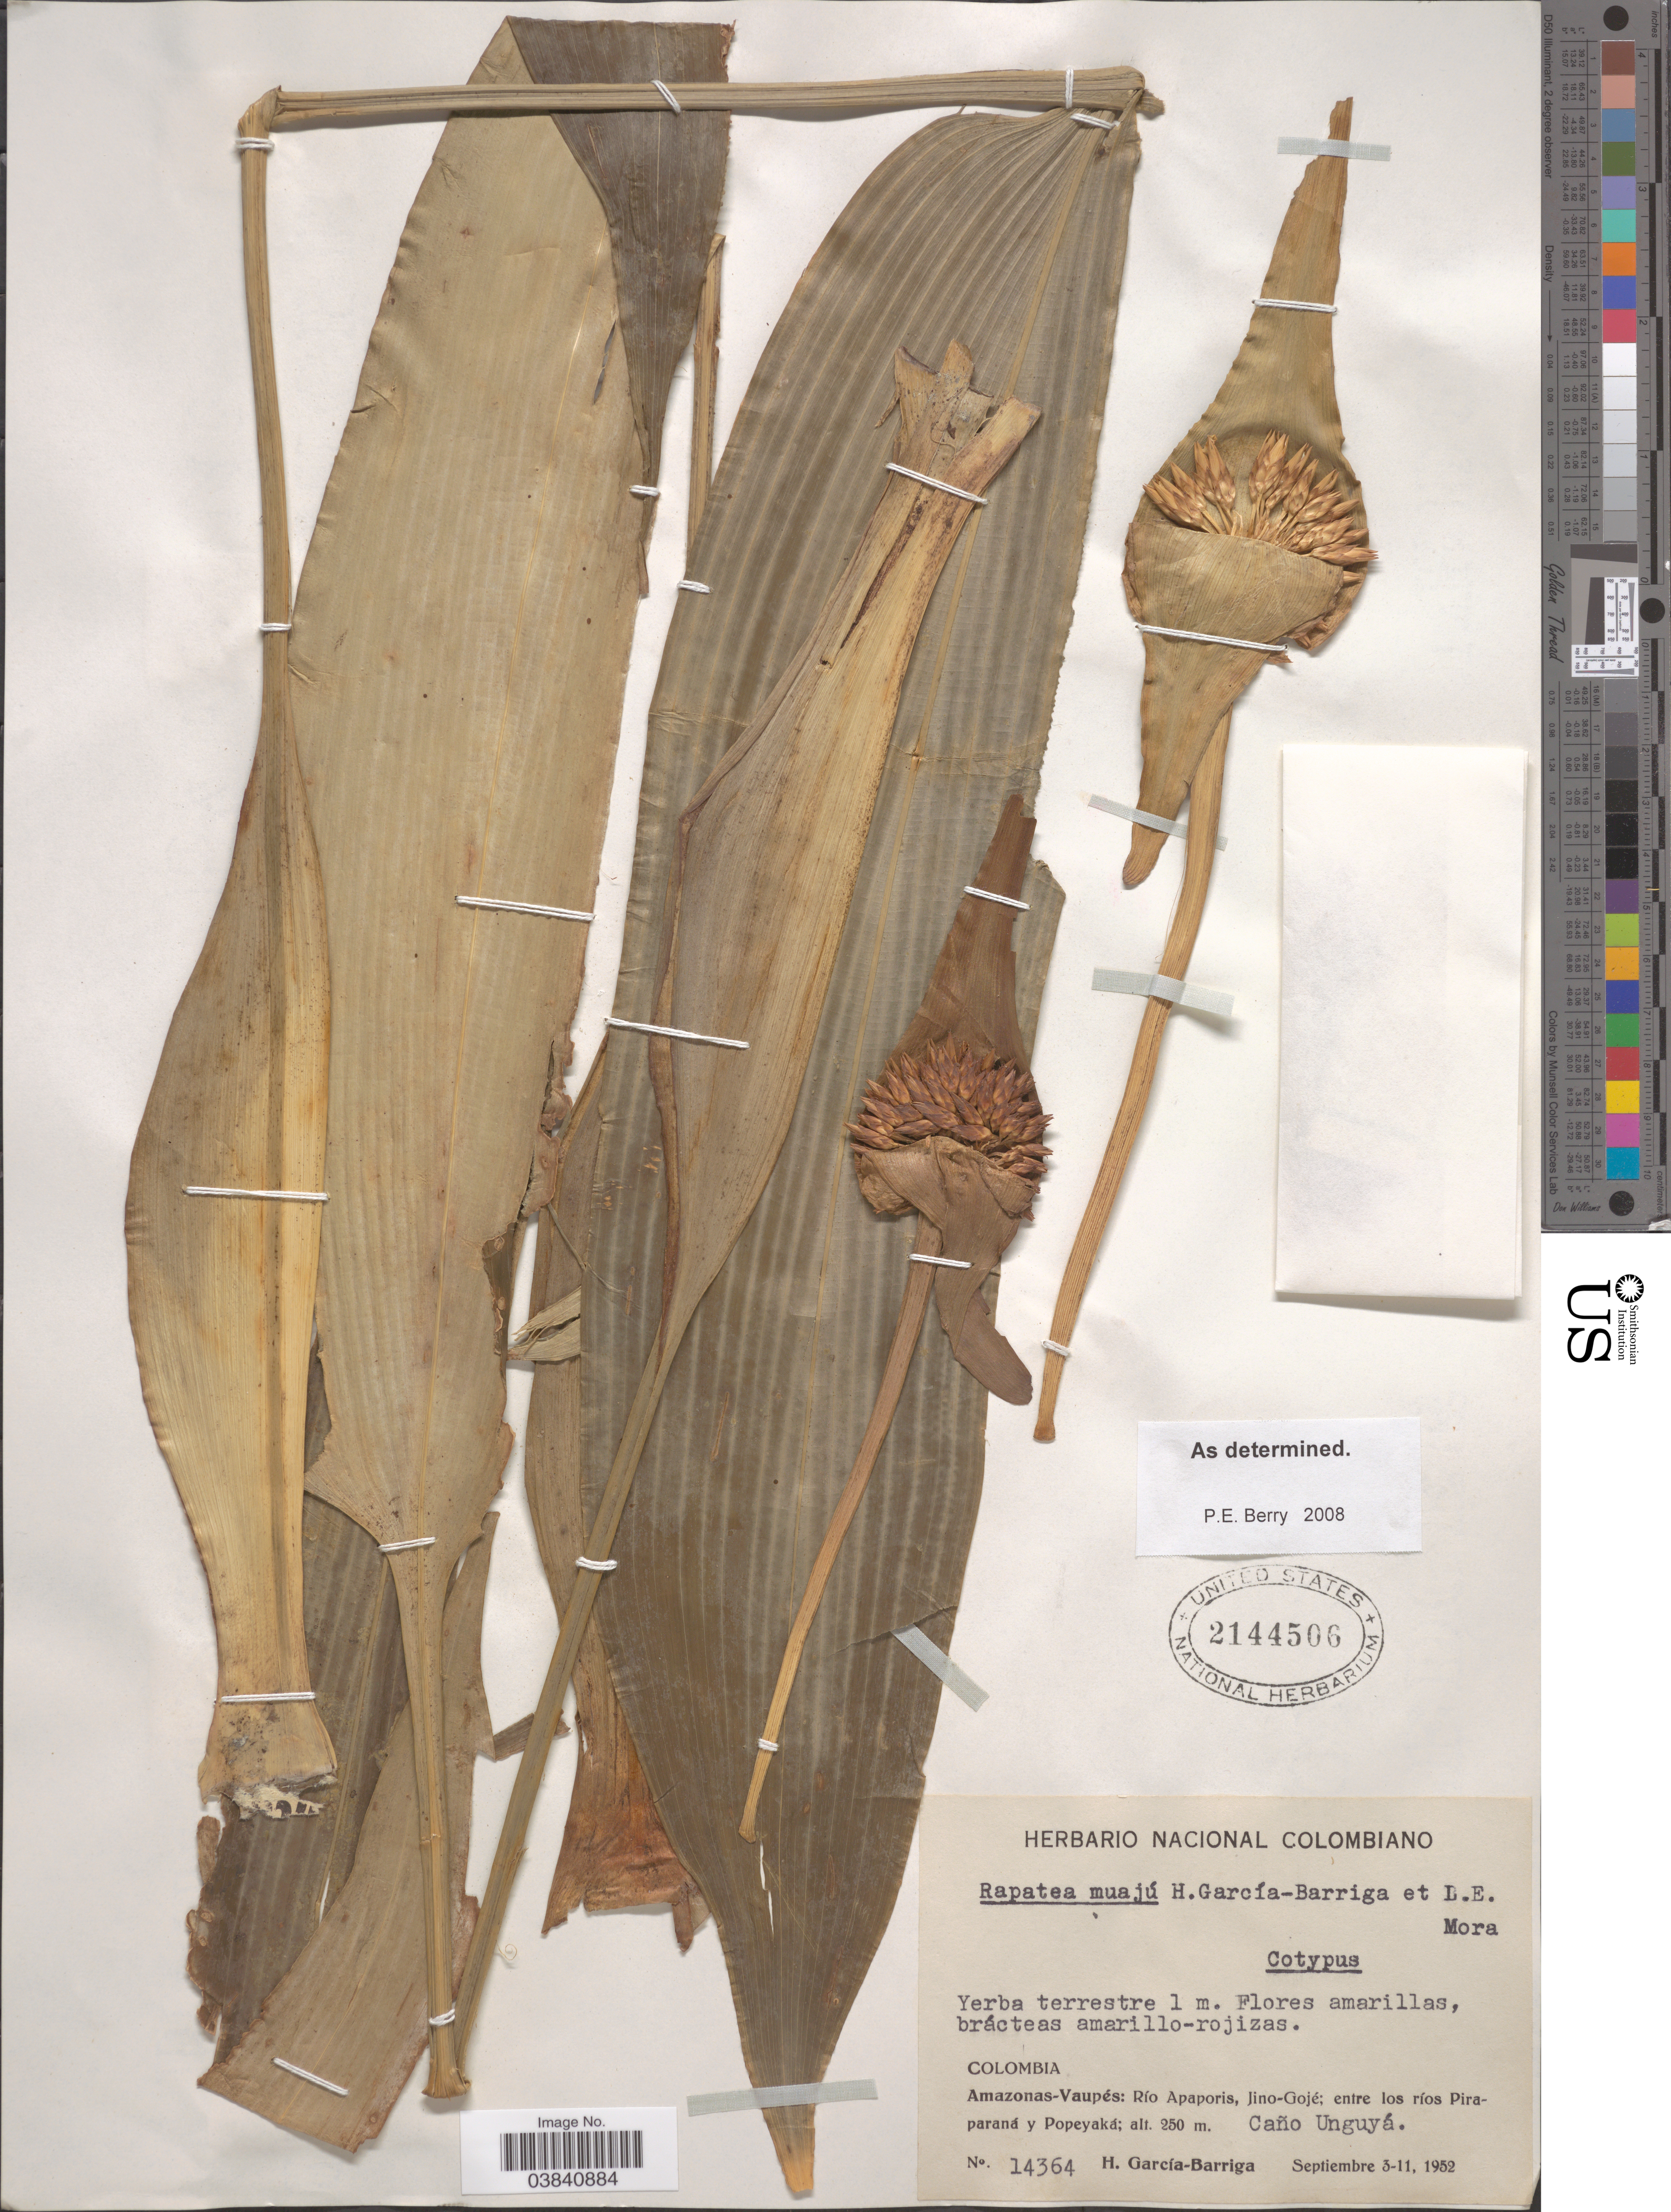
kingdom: Plantae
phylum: Tracheophyta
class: Liliopsida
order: Poales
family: Rapateaceae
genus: Rapatea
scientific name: Rapatea muaju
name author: García-Barr. & L.E. Mora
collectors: H. García Barriga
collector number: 14364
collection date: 1952-09-03/1952-09-11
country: Colombia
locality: Amazonas-Vaupés: Río Apaporis, Jino-Gojé; entre los ríos Piraparaná y Popeyaká. Caño Unguyá.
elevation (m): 250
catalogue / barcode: US 2144506